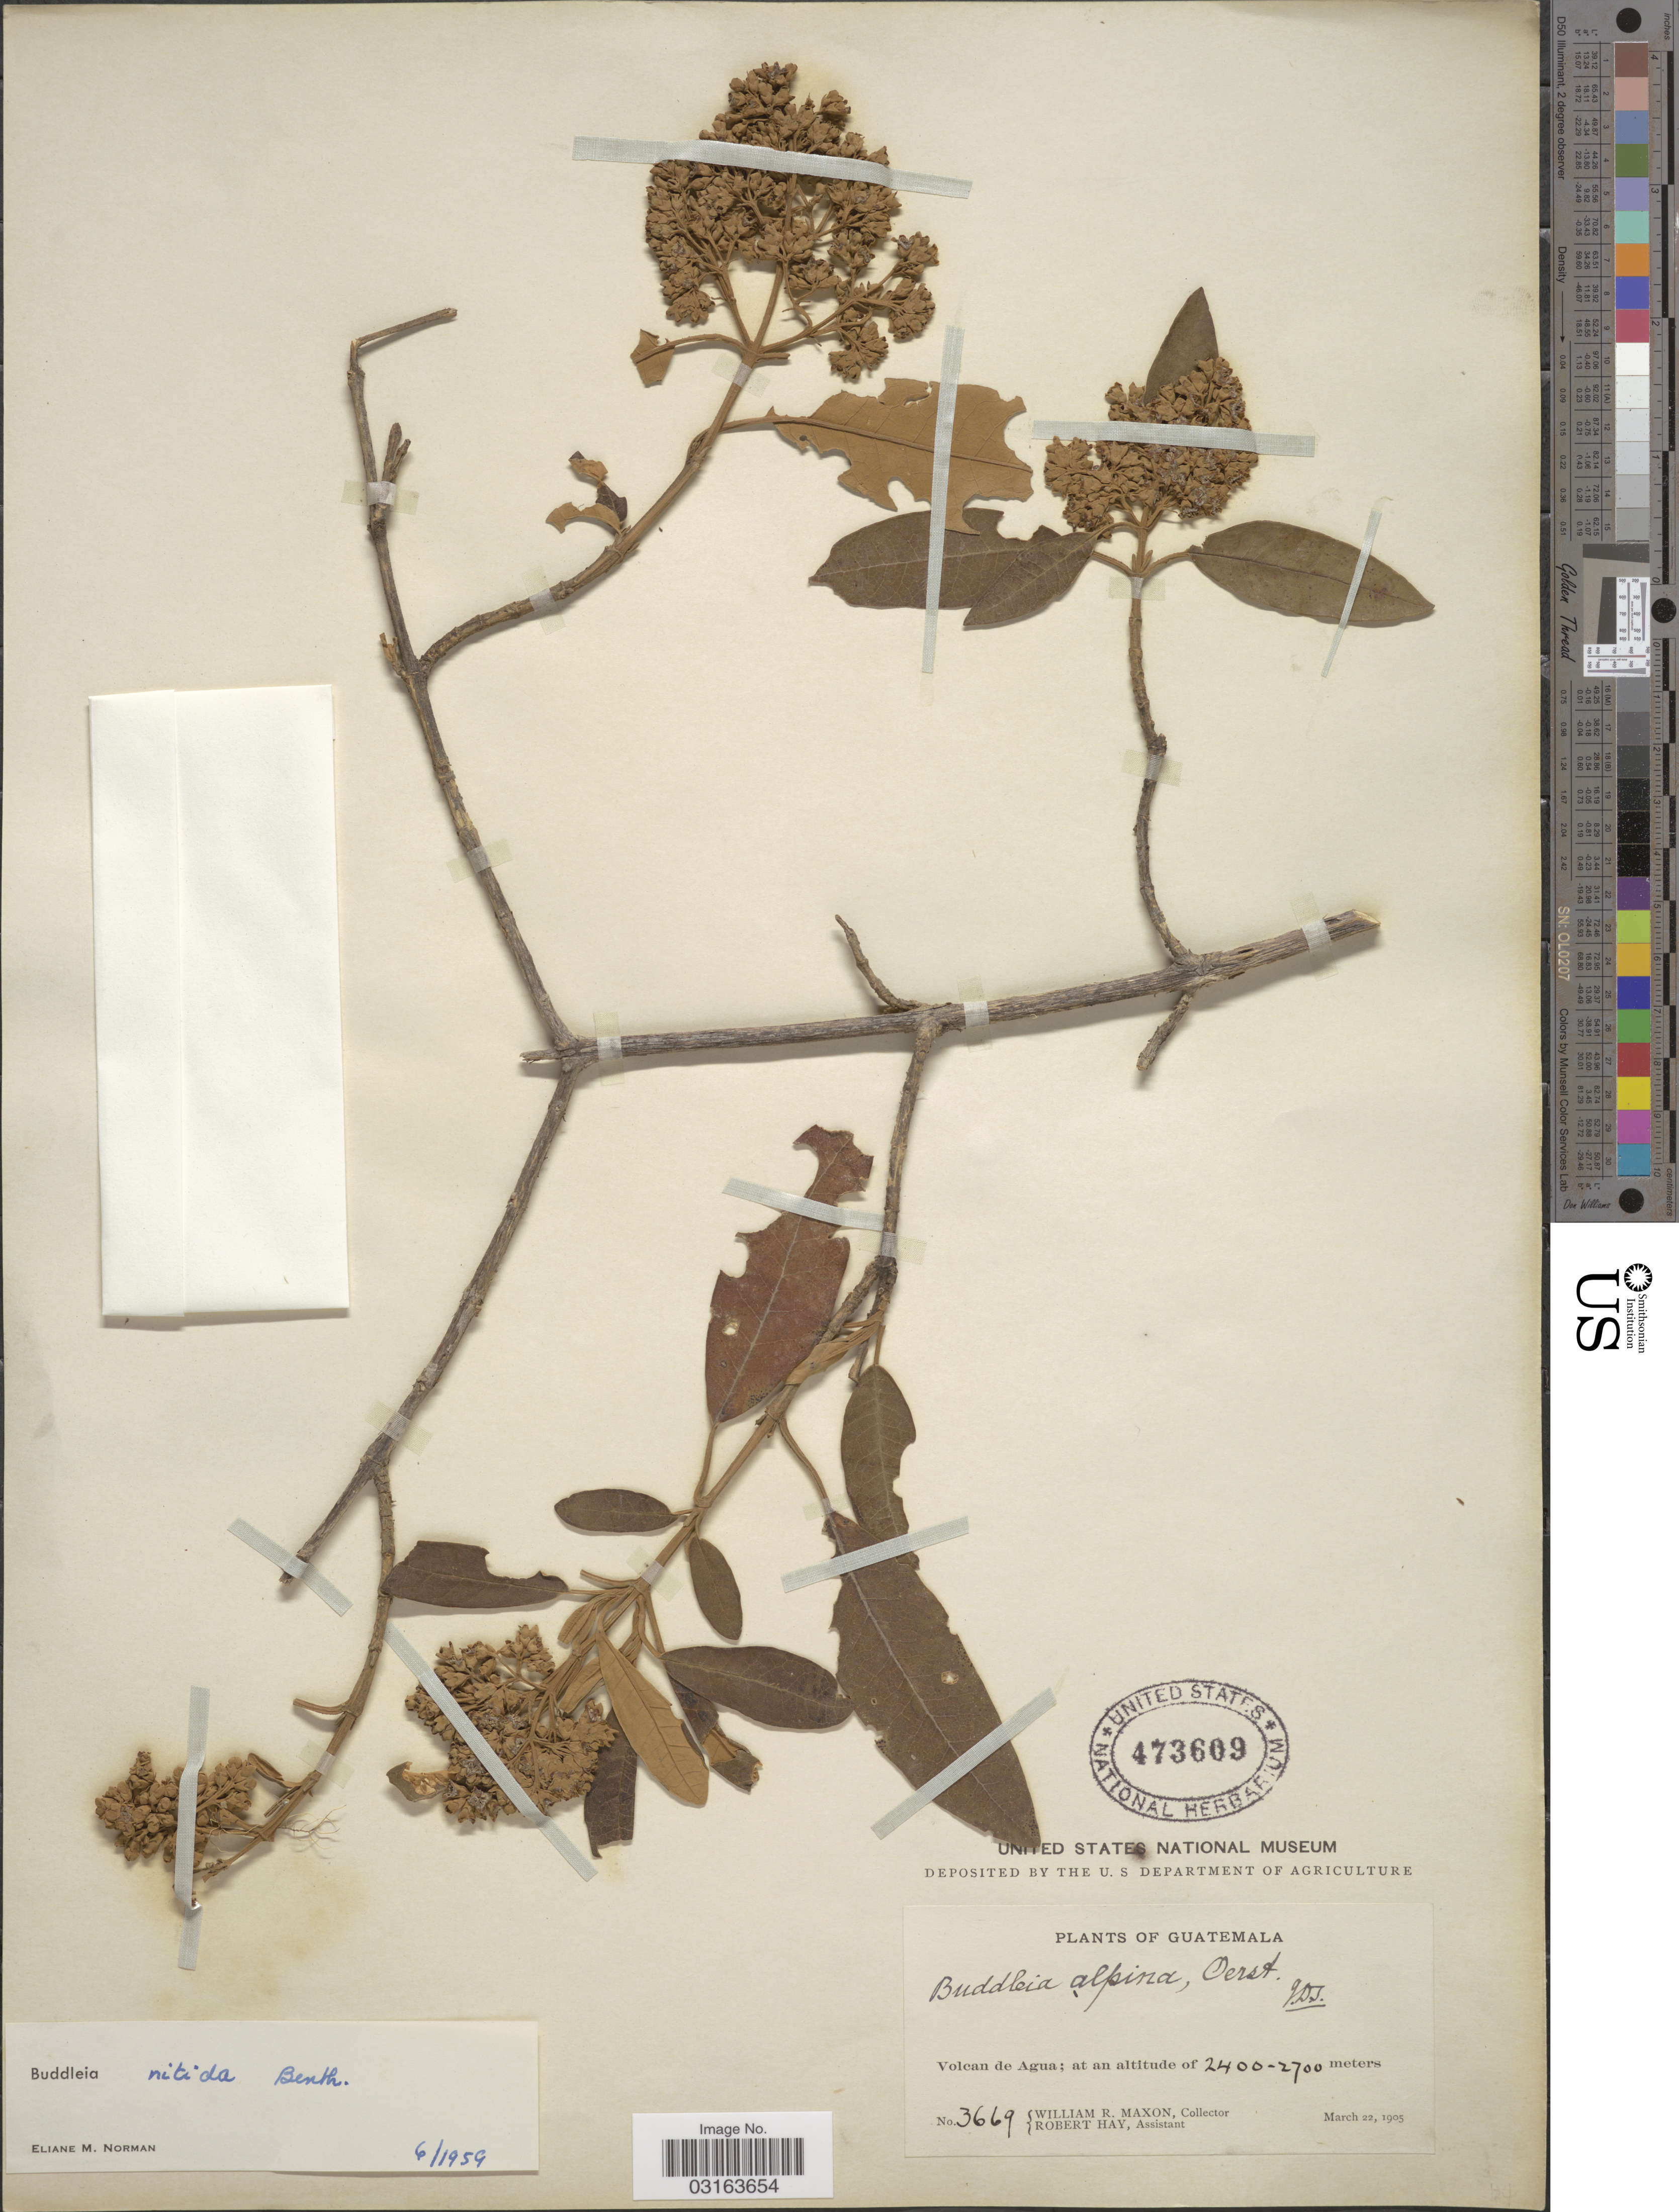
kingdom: Plantae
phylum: Tracheophyta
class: Magnoliopsida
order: Lamiales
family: Scrophulariaceae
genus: Buddleja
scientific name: Buddleja nitida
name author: Benth.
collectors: W. R. Maxon & R. Hay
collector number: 3669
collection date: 1905-03-22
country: Guatemala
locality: Volcan de Agua.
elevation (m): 2400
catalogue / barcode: US 473609